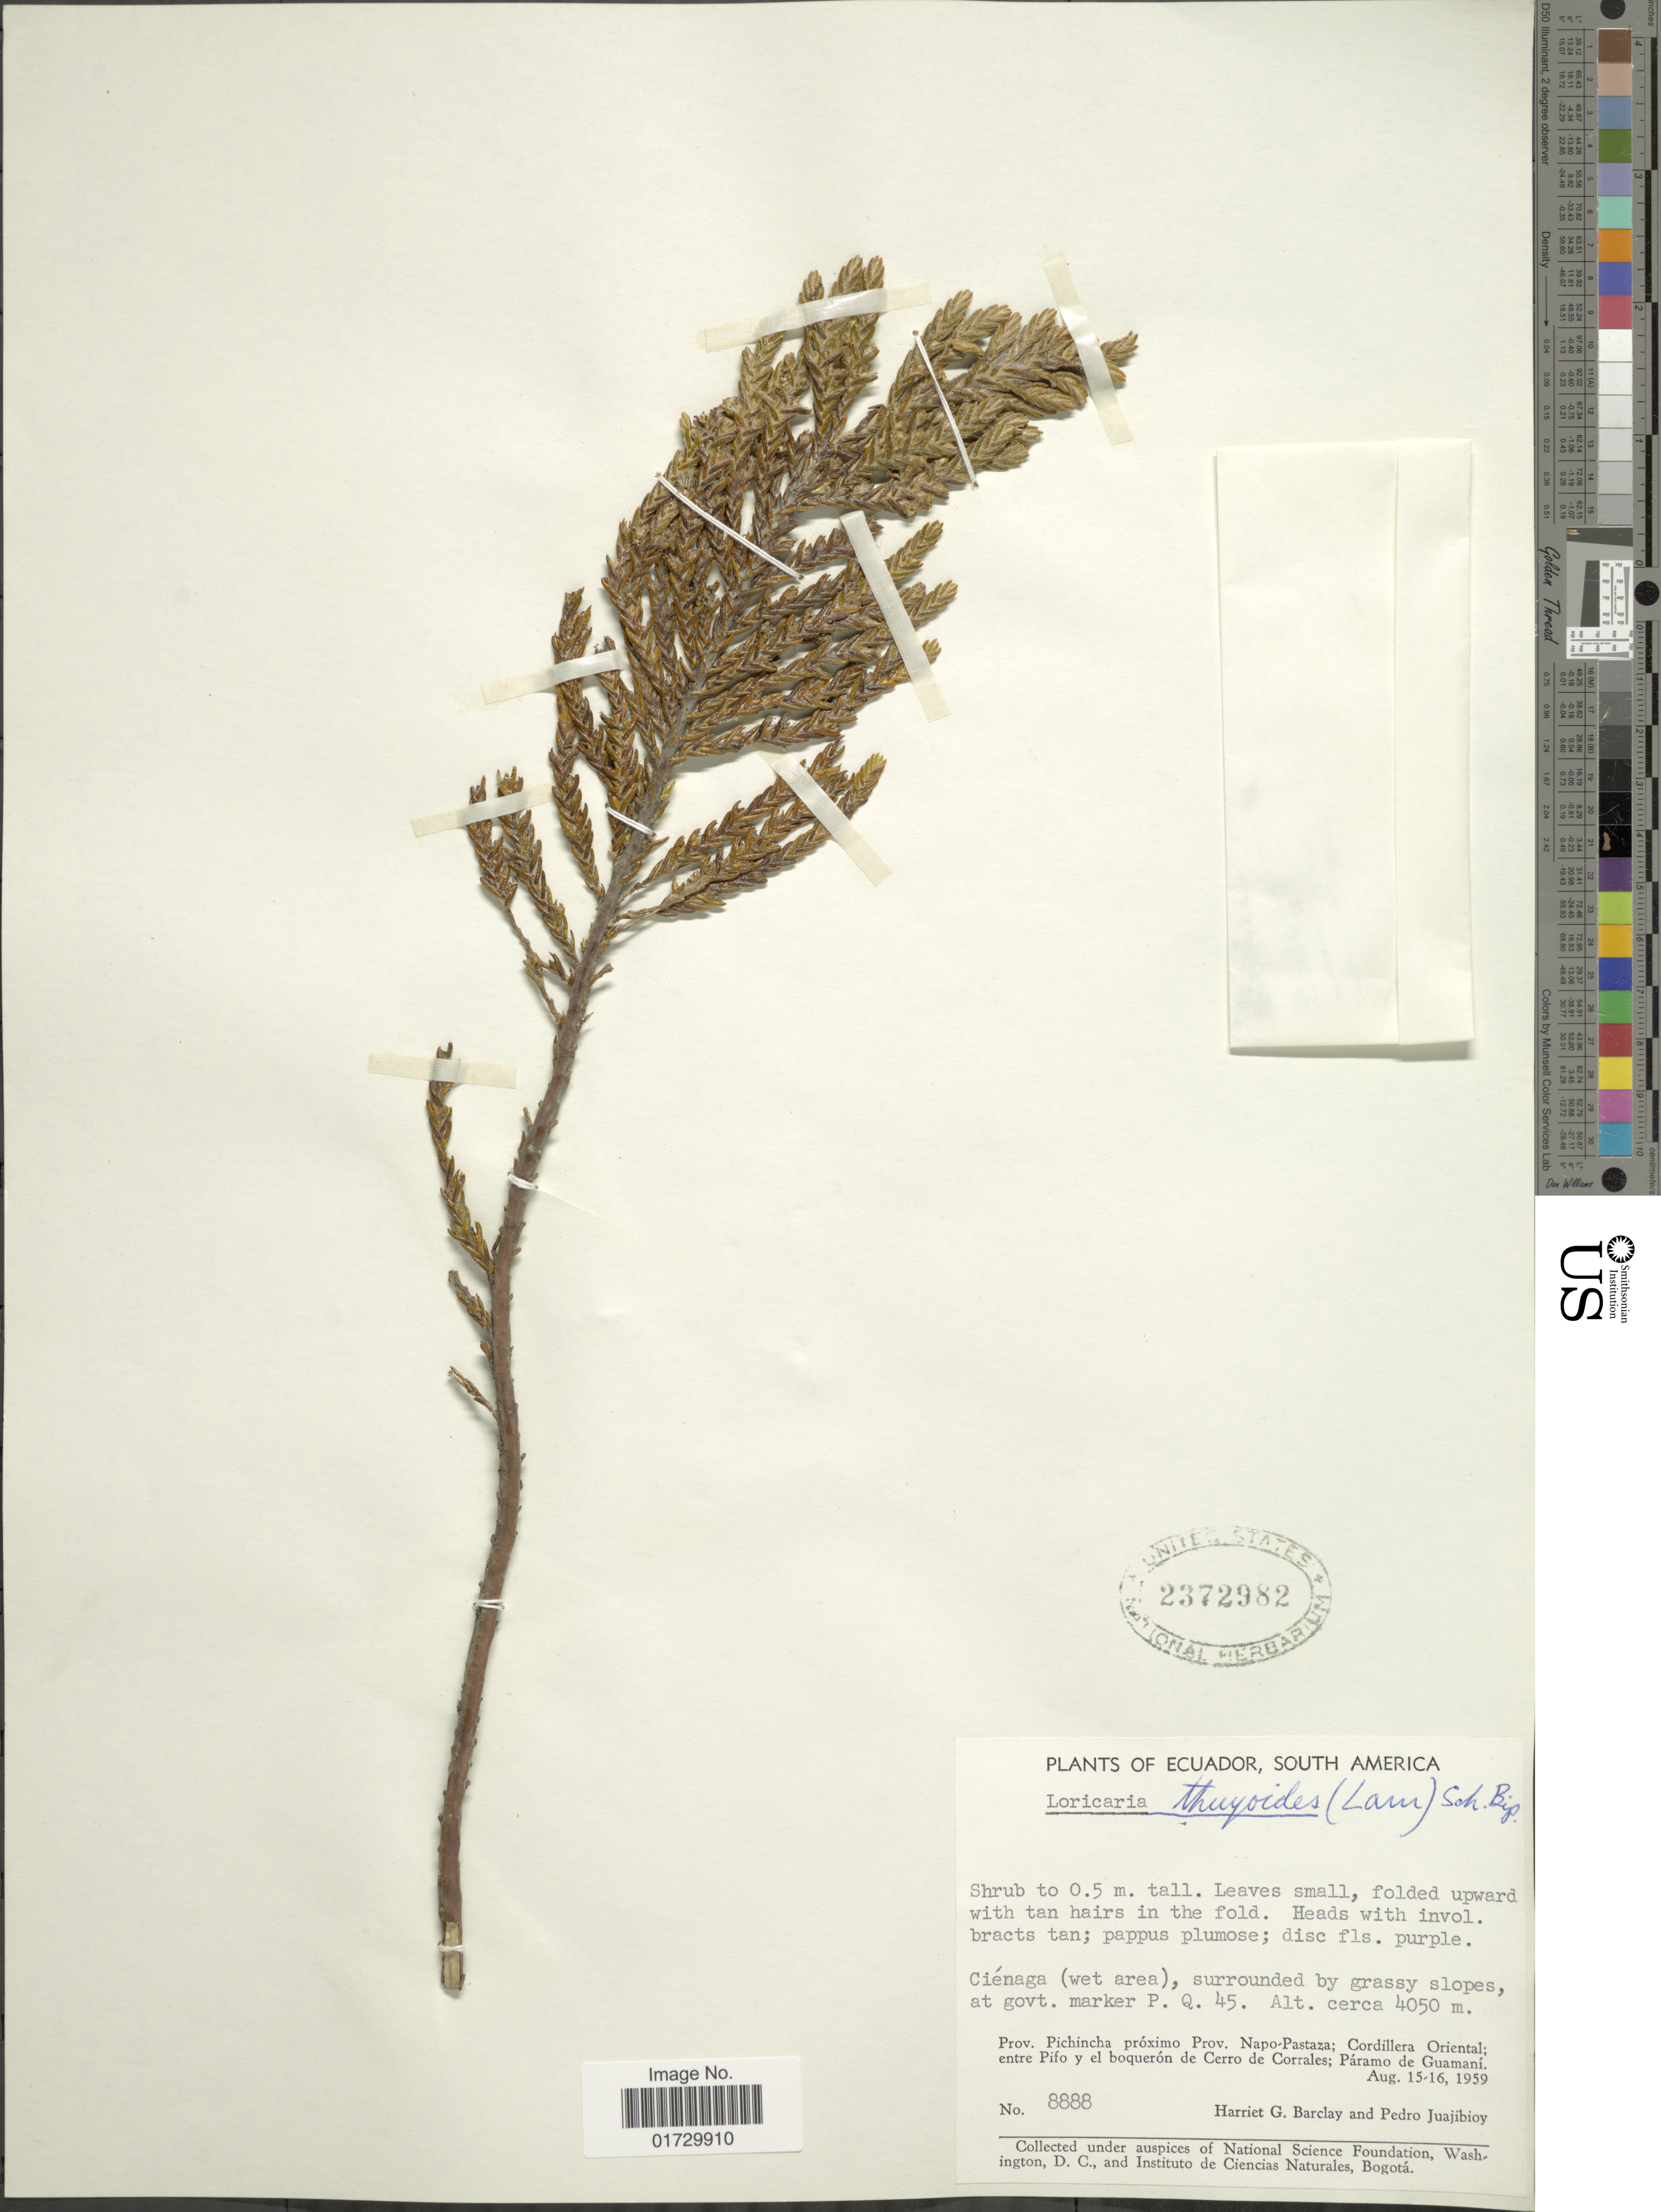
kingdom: Plantae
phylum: Tracheophyta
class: Magnoliopsida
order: Asterales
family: Asteraceae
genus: Loricaria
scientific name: Loricaria thuyoides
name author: (Lam.) Sch. Bip.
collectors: H. G. Barclay & P. Juajibioy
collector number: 8888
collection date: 1959-08-15/1959-08-16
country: Ecuador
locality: Prov. Pichincha proximo Prov. Napo-Pastaza ; Cordillera Oriental; entre Pifo y el boqueron de Cerro de Corrales; Paramo de Guamani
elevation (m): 4050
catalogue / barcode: US 2372982